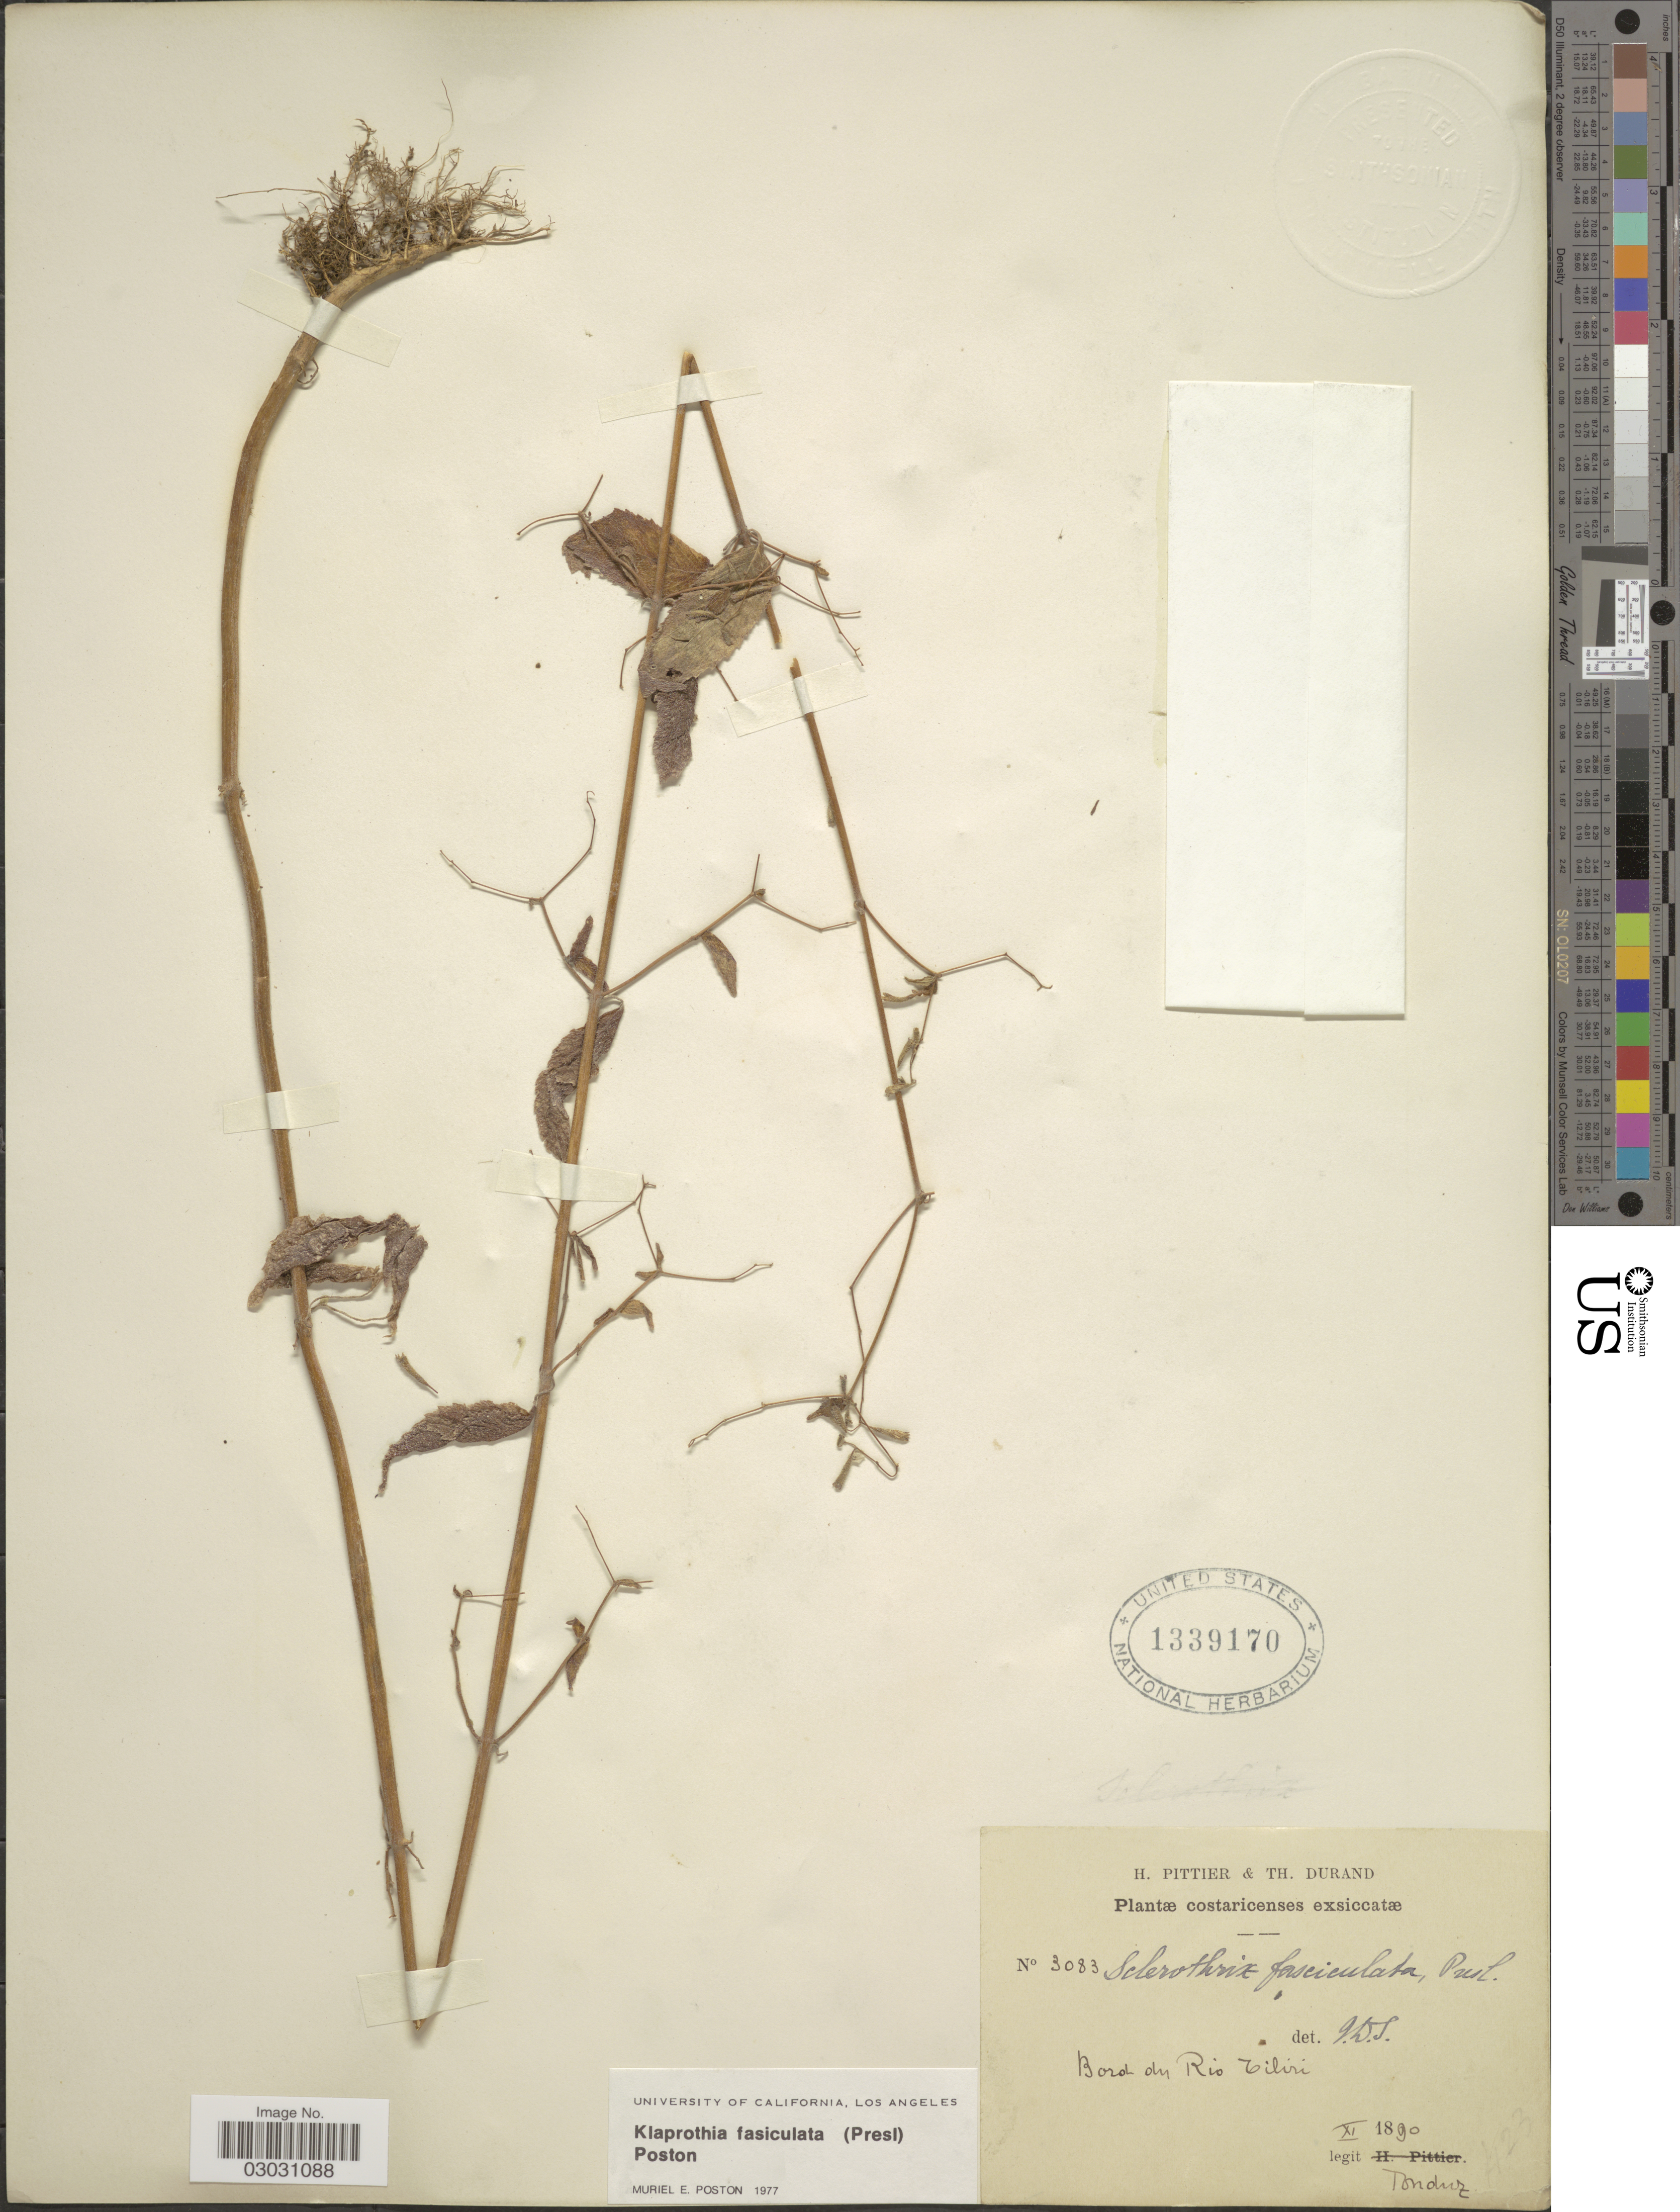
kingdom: Plantae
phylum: Tracheophyta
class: Magnoliopsida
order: Cornales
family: Loasaceae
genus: Klaprothia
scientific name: Klaprothia fasciculata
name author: (C. Presl) Poston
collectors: Tonduz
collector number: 3083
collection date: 1890-11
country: Costa Rica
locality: Bord du Rio Tiliri.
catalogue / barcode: US 1339170